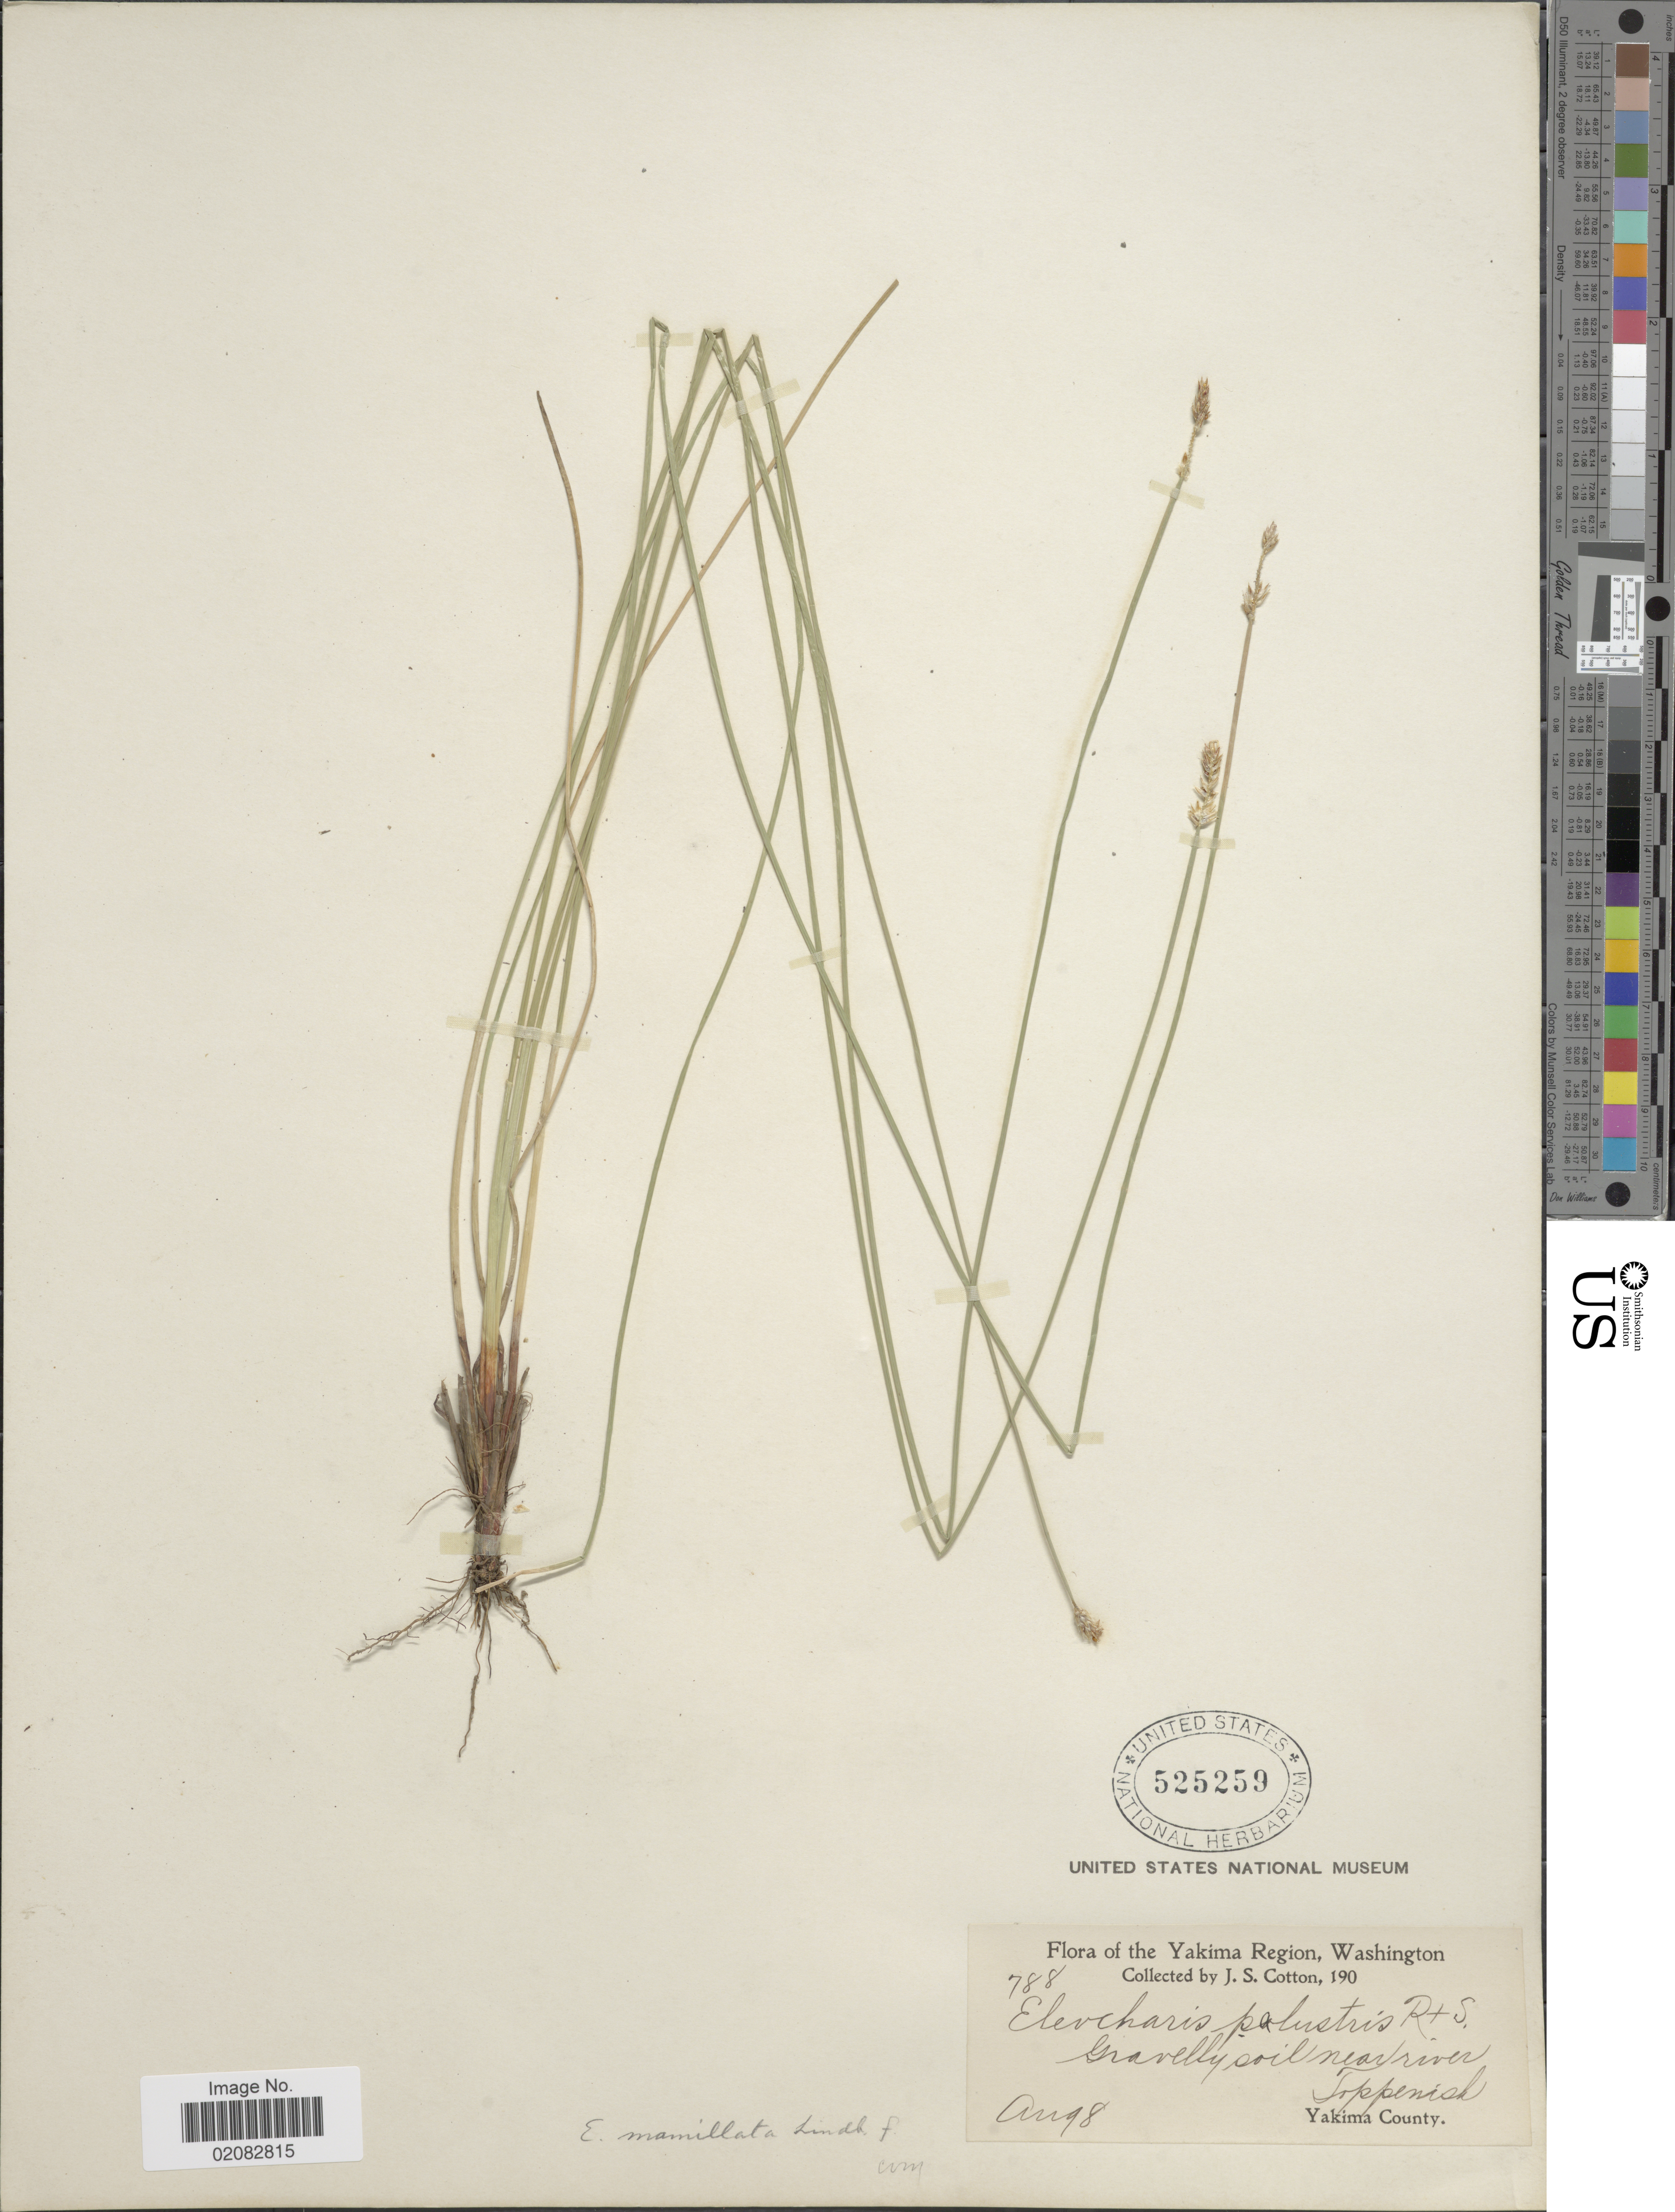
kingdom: Plantae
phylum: Tracheophyta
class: Liliopsida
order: Poales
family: Cyperaceae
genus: Eleocharis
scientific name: Eleocharis macrostachya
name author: Britton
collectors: J. S. Cotton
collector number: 788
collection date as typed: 190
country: United States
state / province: Washington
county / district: Yakima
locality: Yakima Region, Tippenish, Yakima County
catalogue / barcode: US 525259